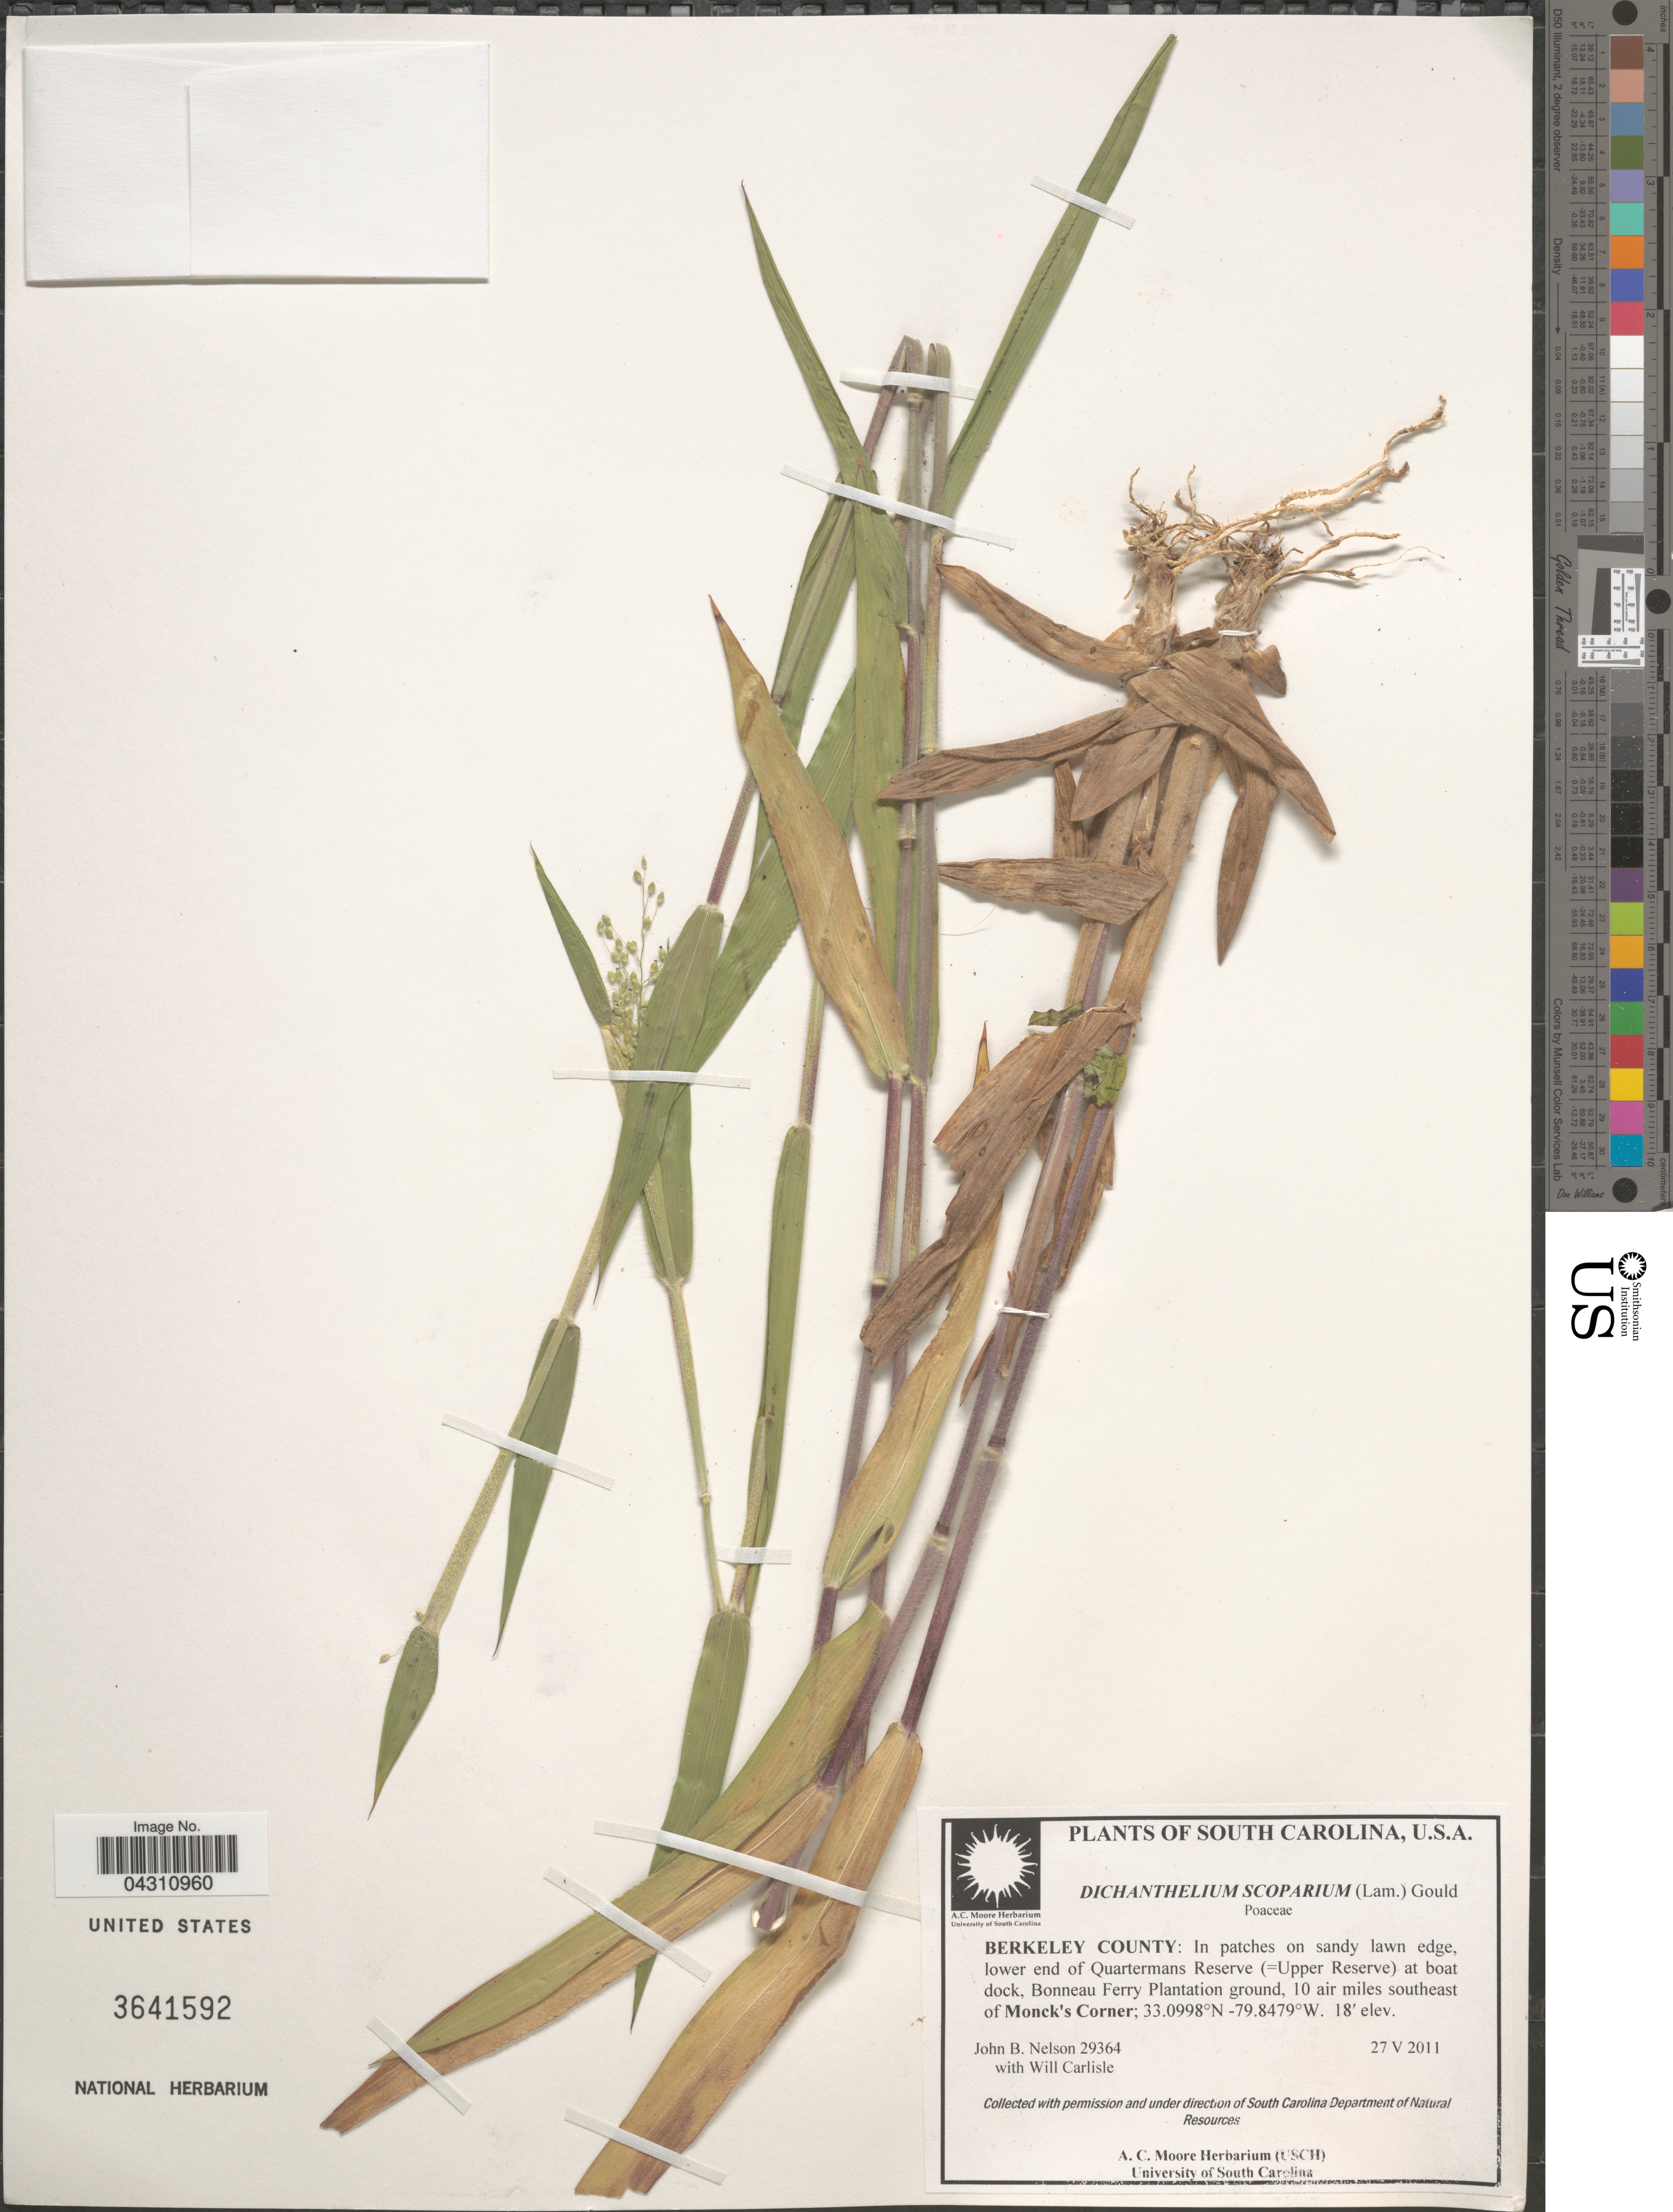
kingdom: Plantae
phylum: Tracheophyta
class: Liliopsida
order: Poales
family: Poaceae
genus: Dichanthelium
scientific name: Dichanthelium scoparium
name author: (Lam.) Gould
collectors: J. B. Nelson & W. Carlisle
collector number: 29364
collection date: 2011-05-27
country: United States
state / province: South Carolina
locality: Berkeley County: In patches on sandy lawn edge, lower end of Quartermans Reserve (=Upper Reserve) at boat dock, Bonneau Ferry Plantation ground, 10 air miles southeast of Monck's Corner.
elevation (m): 5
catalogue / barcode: US 3641592